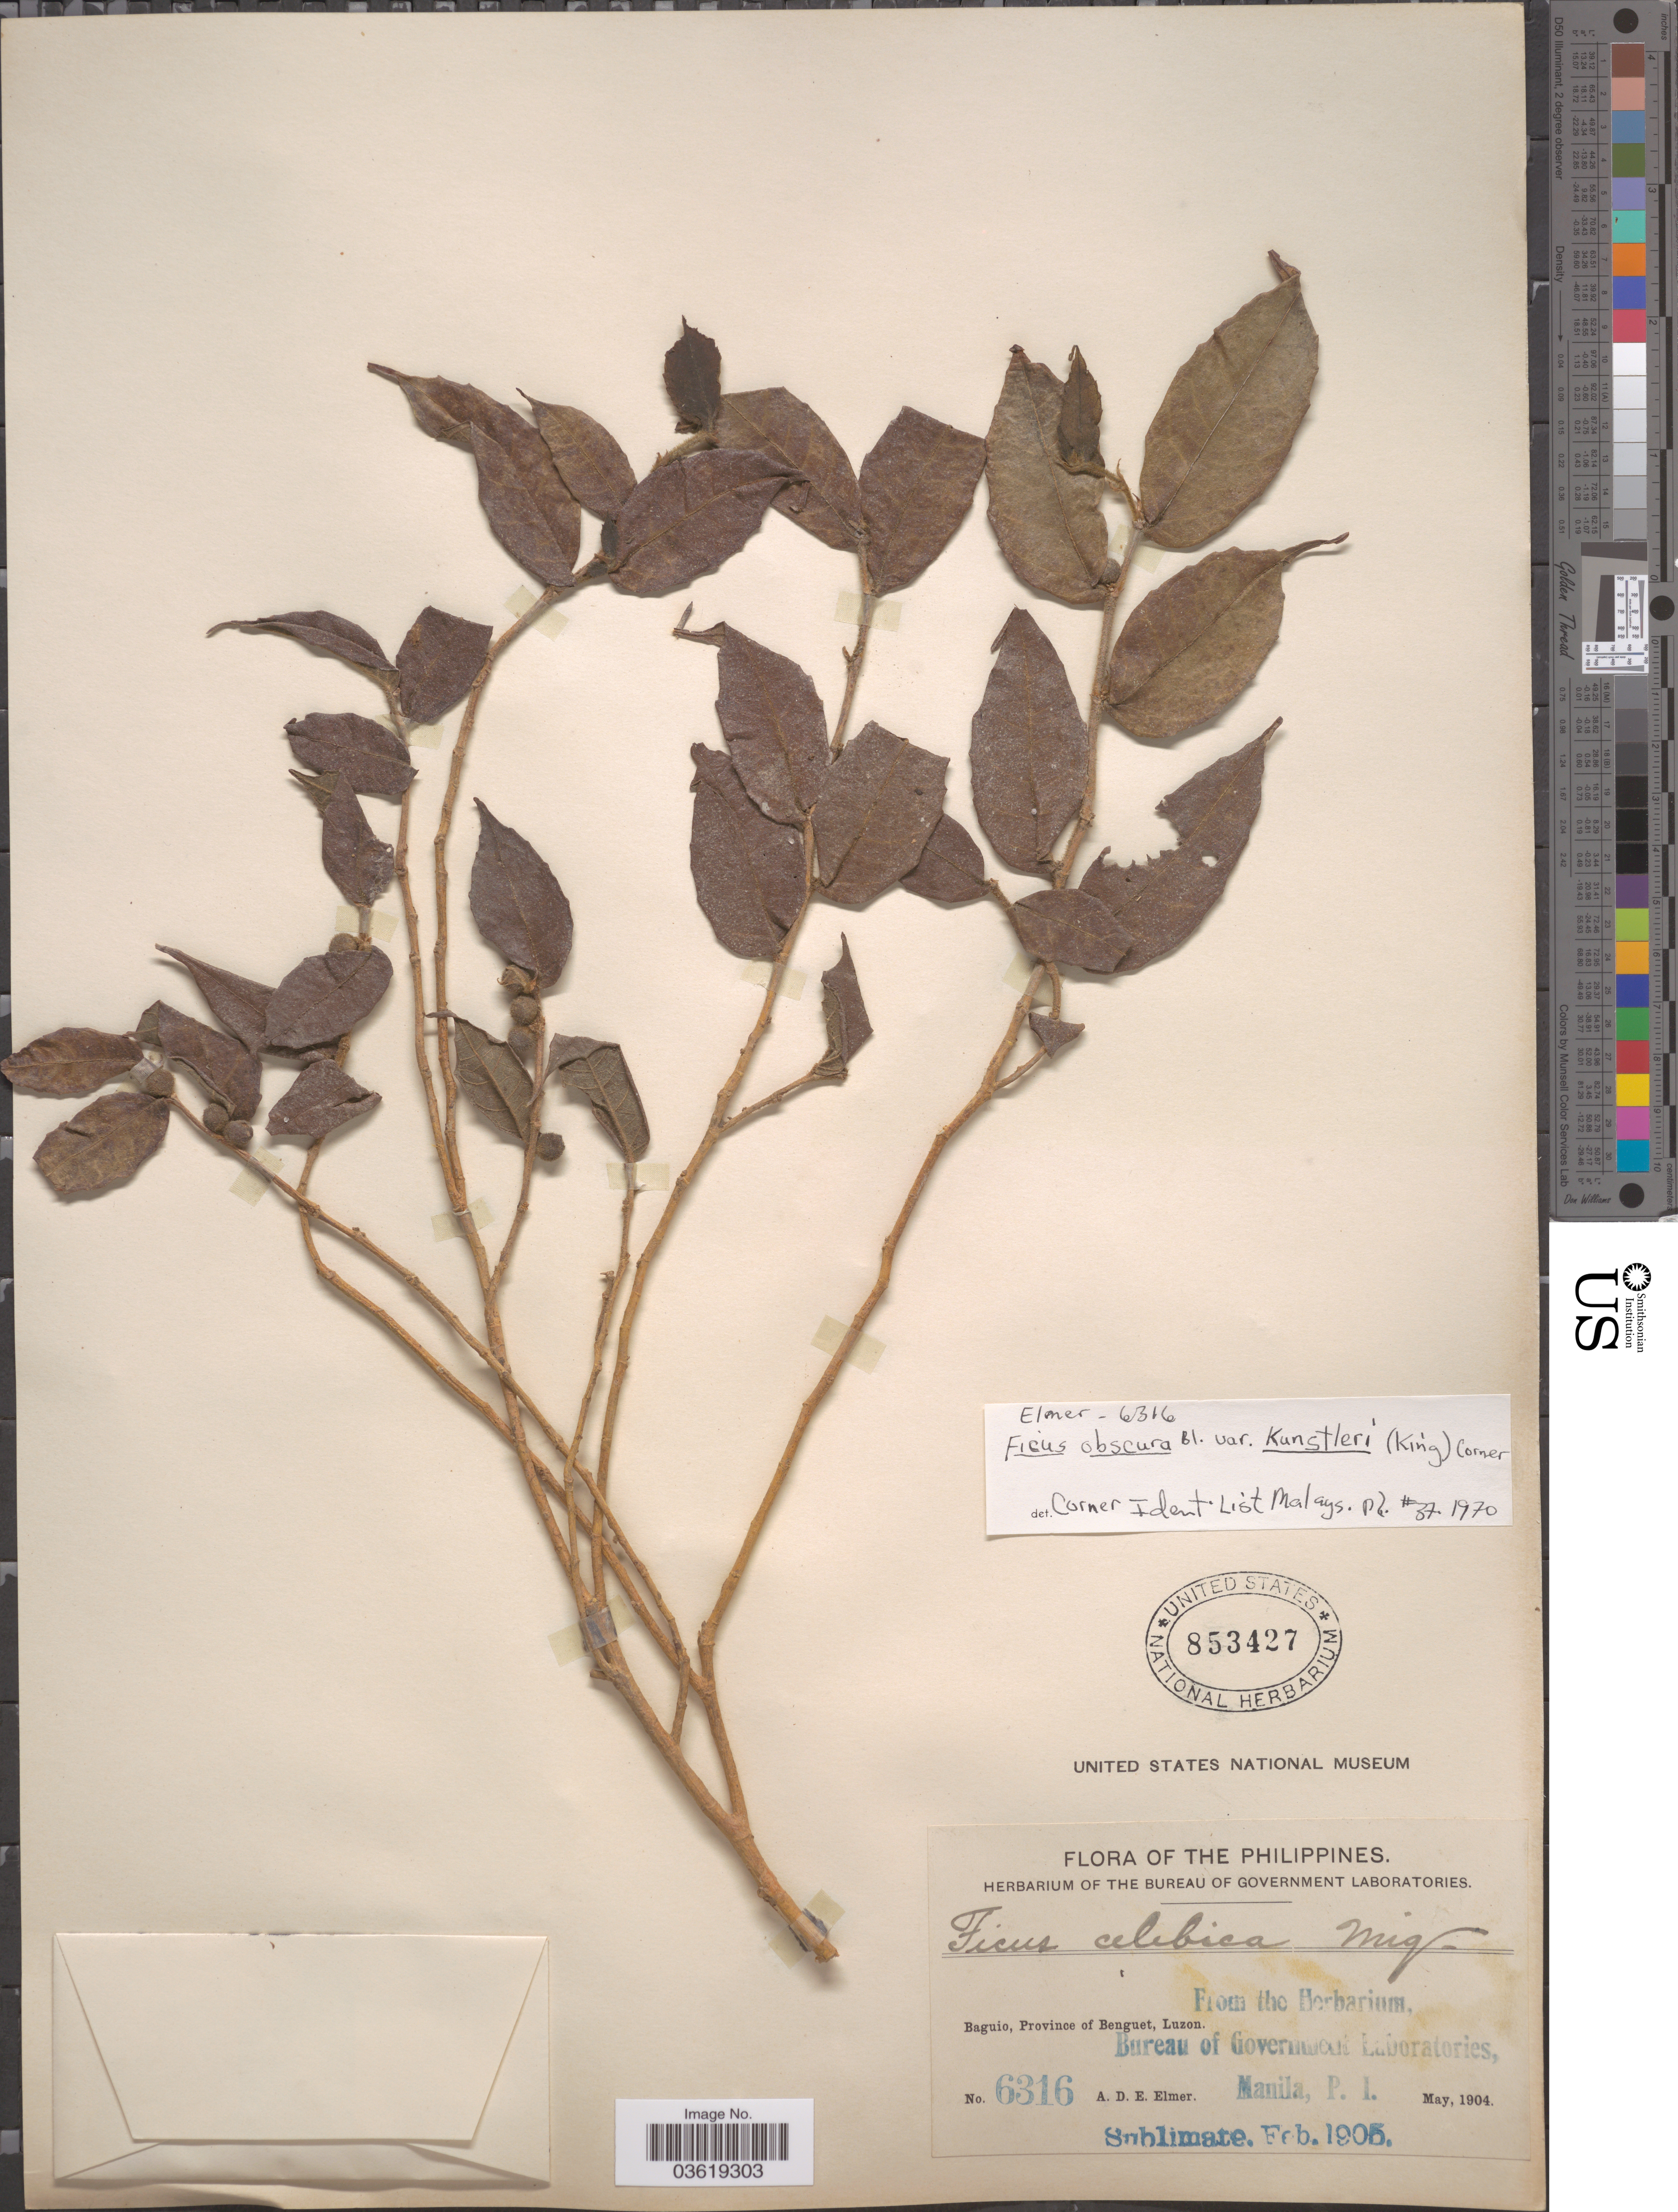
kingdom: Plantae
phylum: Tracheophyta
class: Magnoliopsida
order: Rosales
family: Moraceae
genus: Ficus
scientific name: Ficus obscura var. kunstleri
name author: Blume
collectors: A. D. E. Elmer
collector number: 6316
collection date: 1904-05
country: Philippines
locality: Baguio, Province of Benguet, Luzon.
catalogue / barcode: US 853427